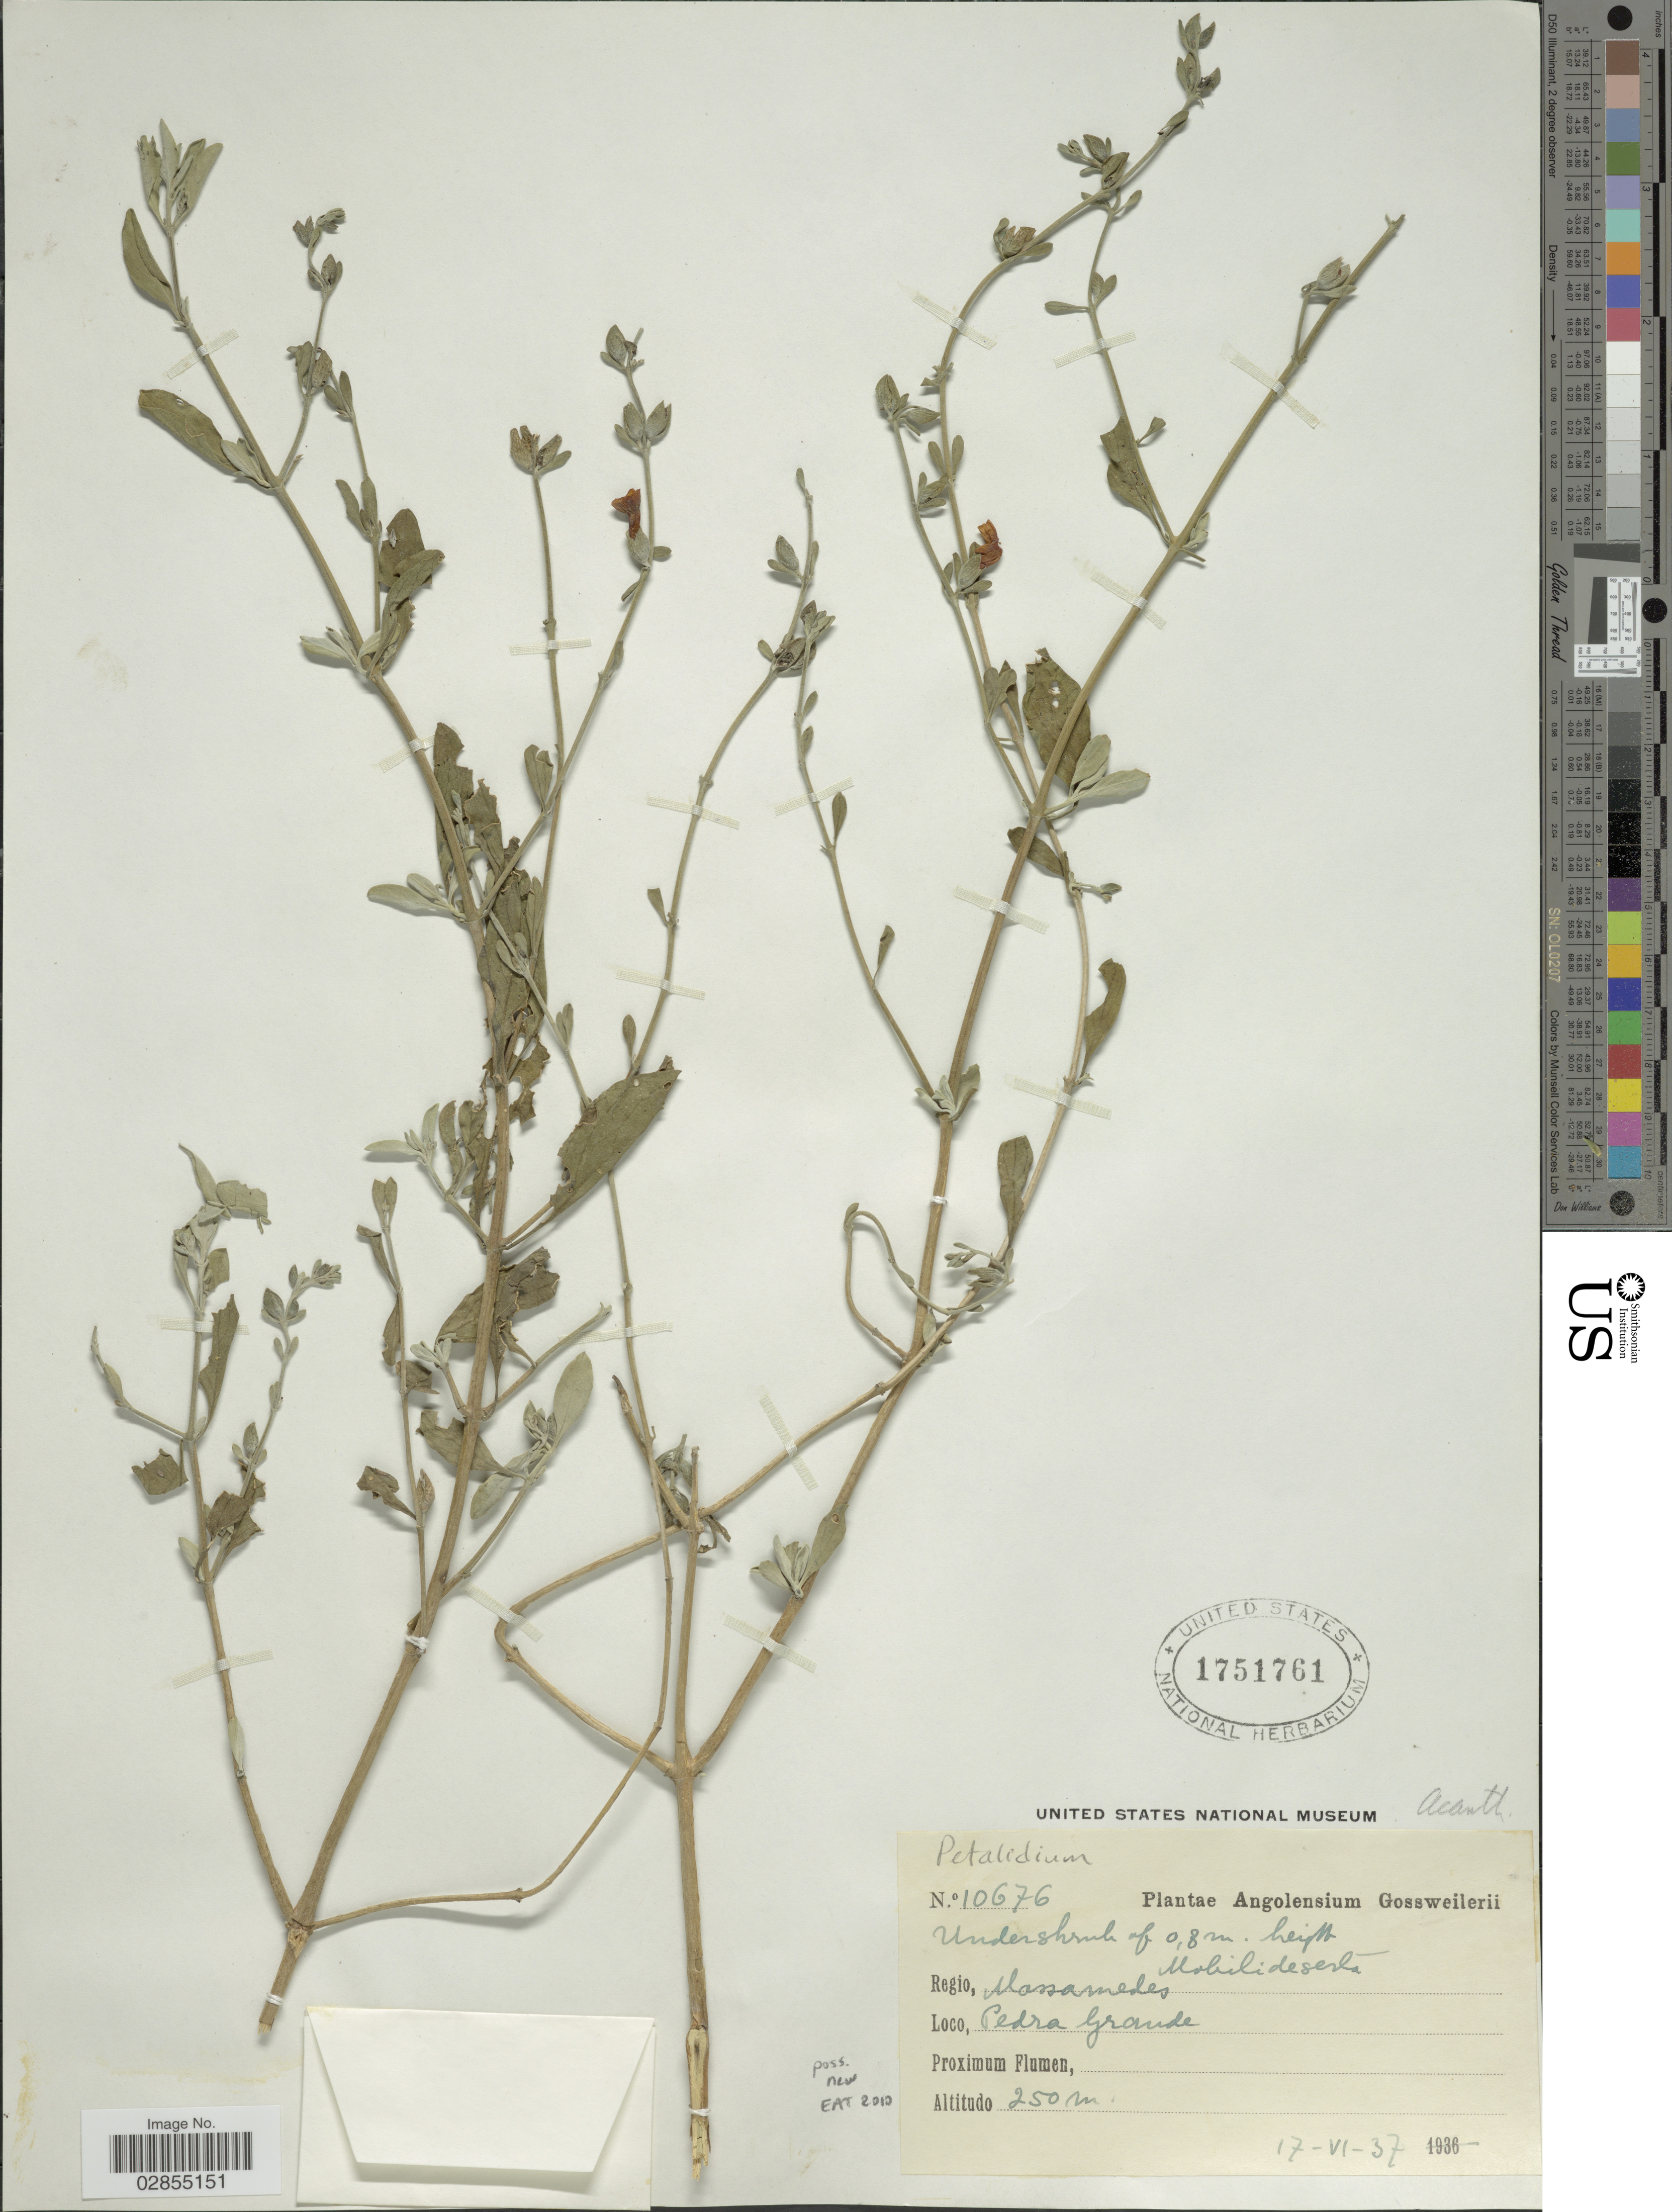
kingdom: Plantae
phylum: Tracheophyta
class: Magnoliopsida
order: Lamiales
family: Acanthaceae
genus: Petalidium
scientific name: Petalidium sp.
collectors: -. Gossweiler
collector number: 10676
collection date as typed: Transcribed d/m/y: 17/6/37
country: Angola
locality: Regio, Mossamedes. Pedra Grande.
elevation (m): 250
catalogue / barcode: US 1751761